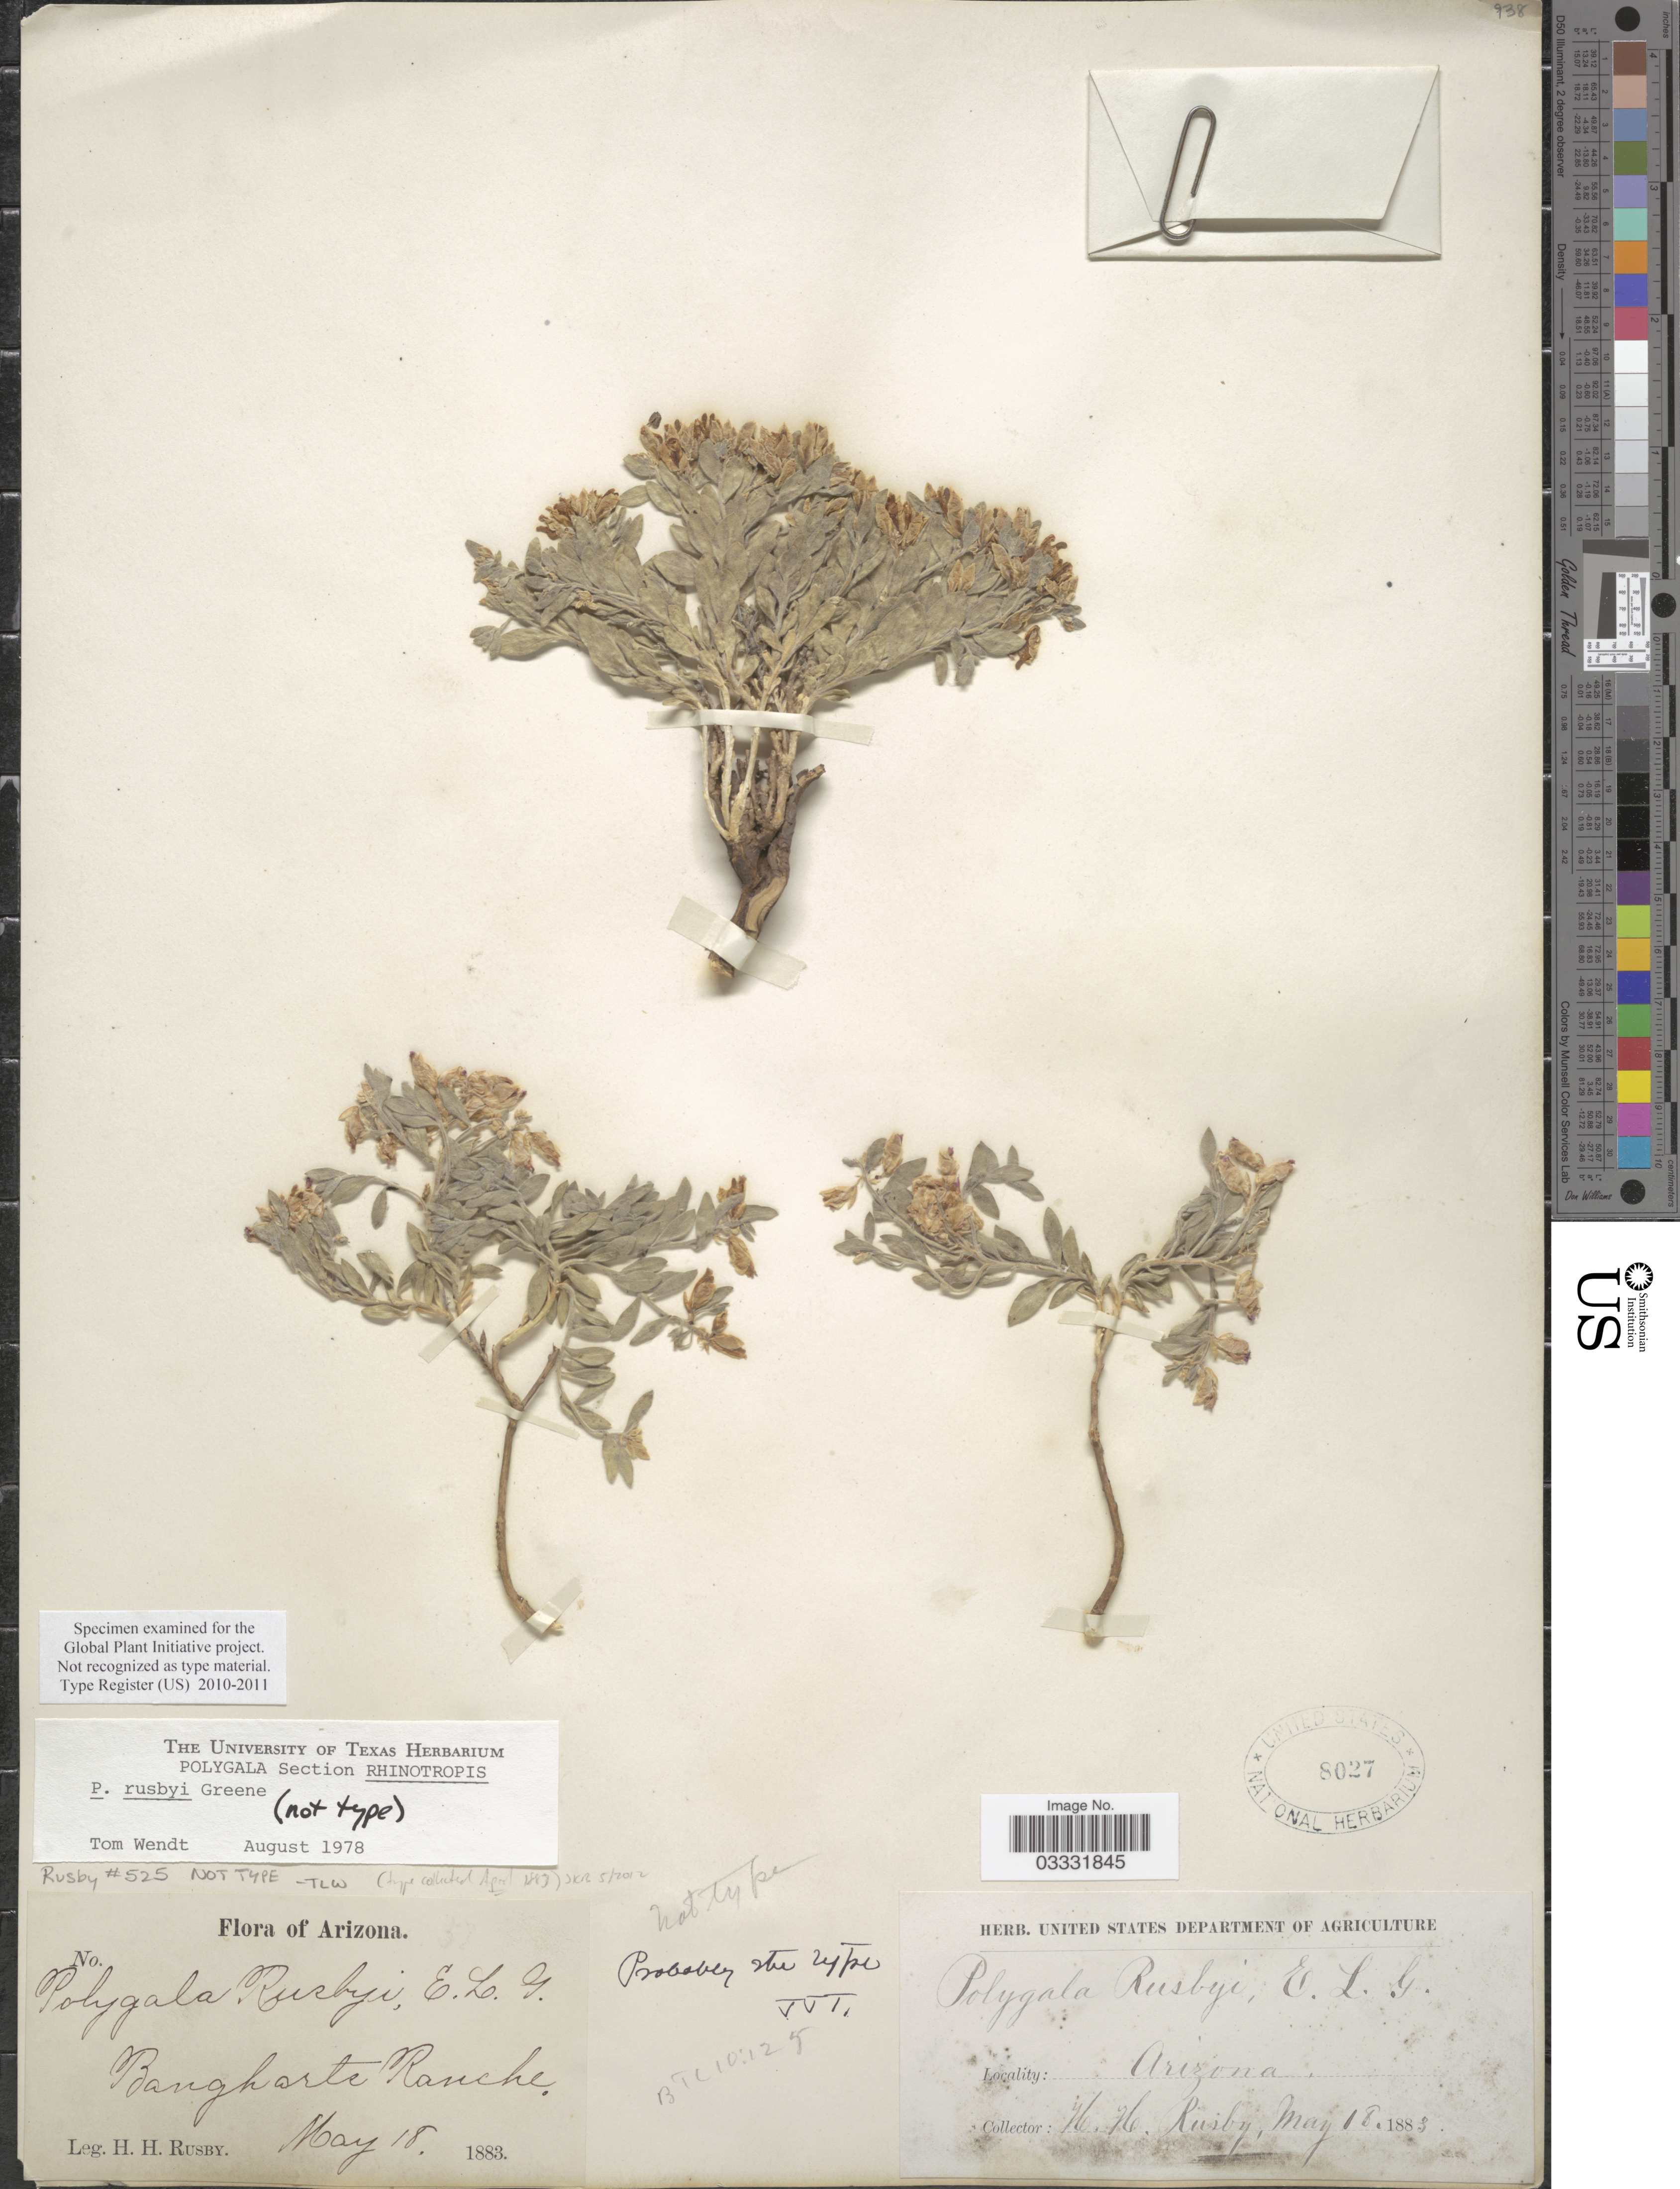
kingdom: Plantae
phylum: Tracheophyta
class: Magnoliopsida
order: Fabales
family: Polygalaceae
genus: Rhinotropis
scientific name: Rhinotropis rusbyi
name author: (Greene) J.R. Abbott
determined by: Strong, Mark T., (BOT), Smithsonian Institution - National Museum of Natural History (UNITED STATES)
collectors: H. H. Rusby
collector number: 525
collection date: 1883-05-18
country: United States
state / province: Arizona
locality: Bangharts Ranche.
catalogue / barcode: US 8027